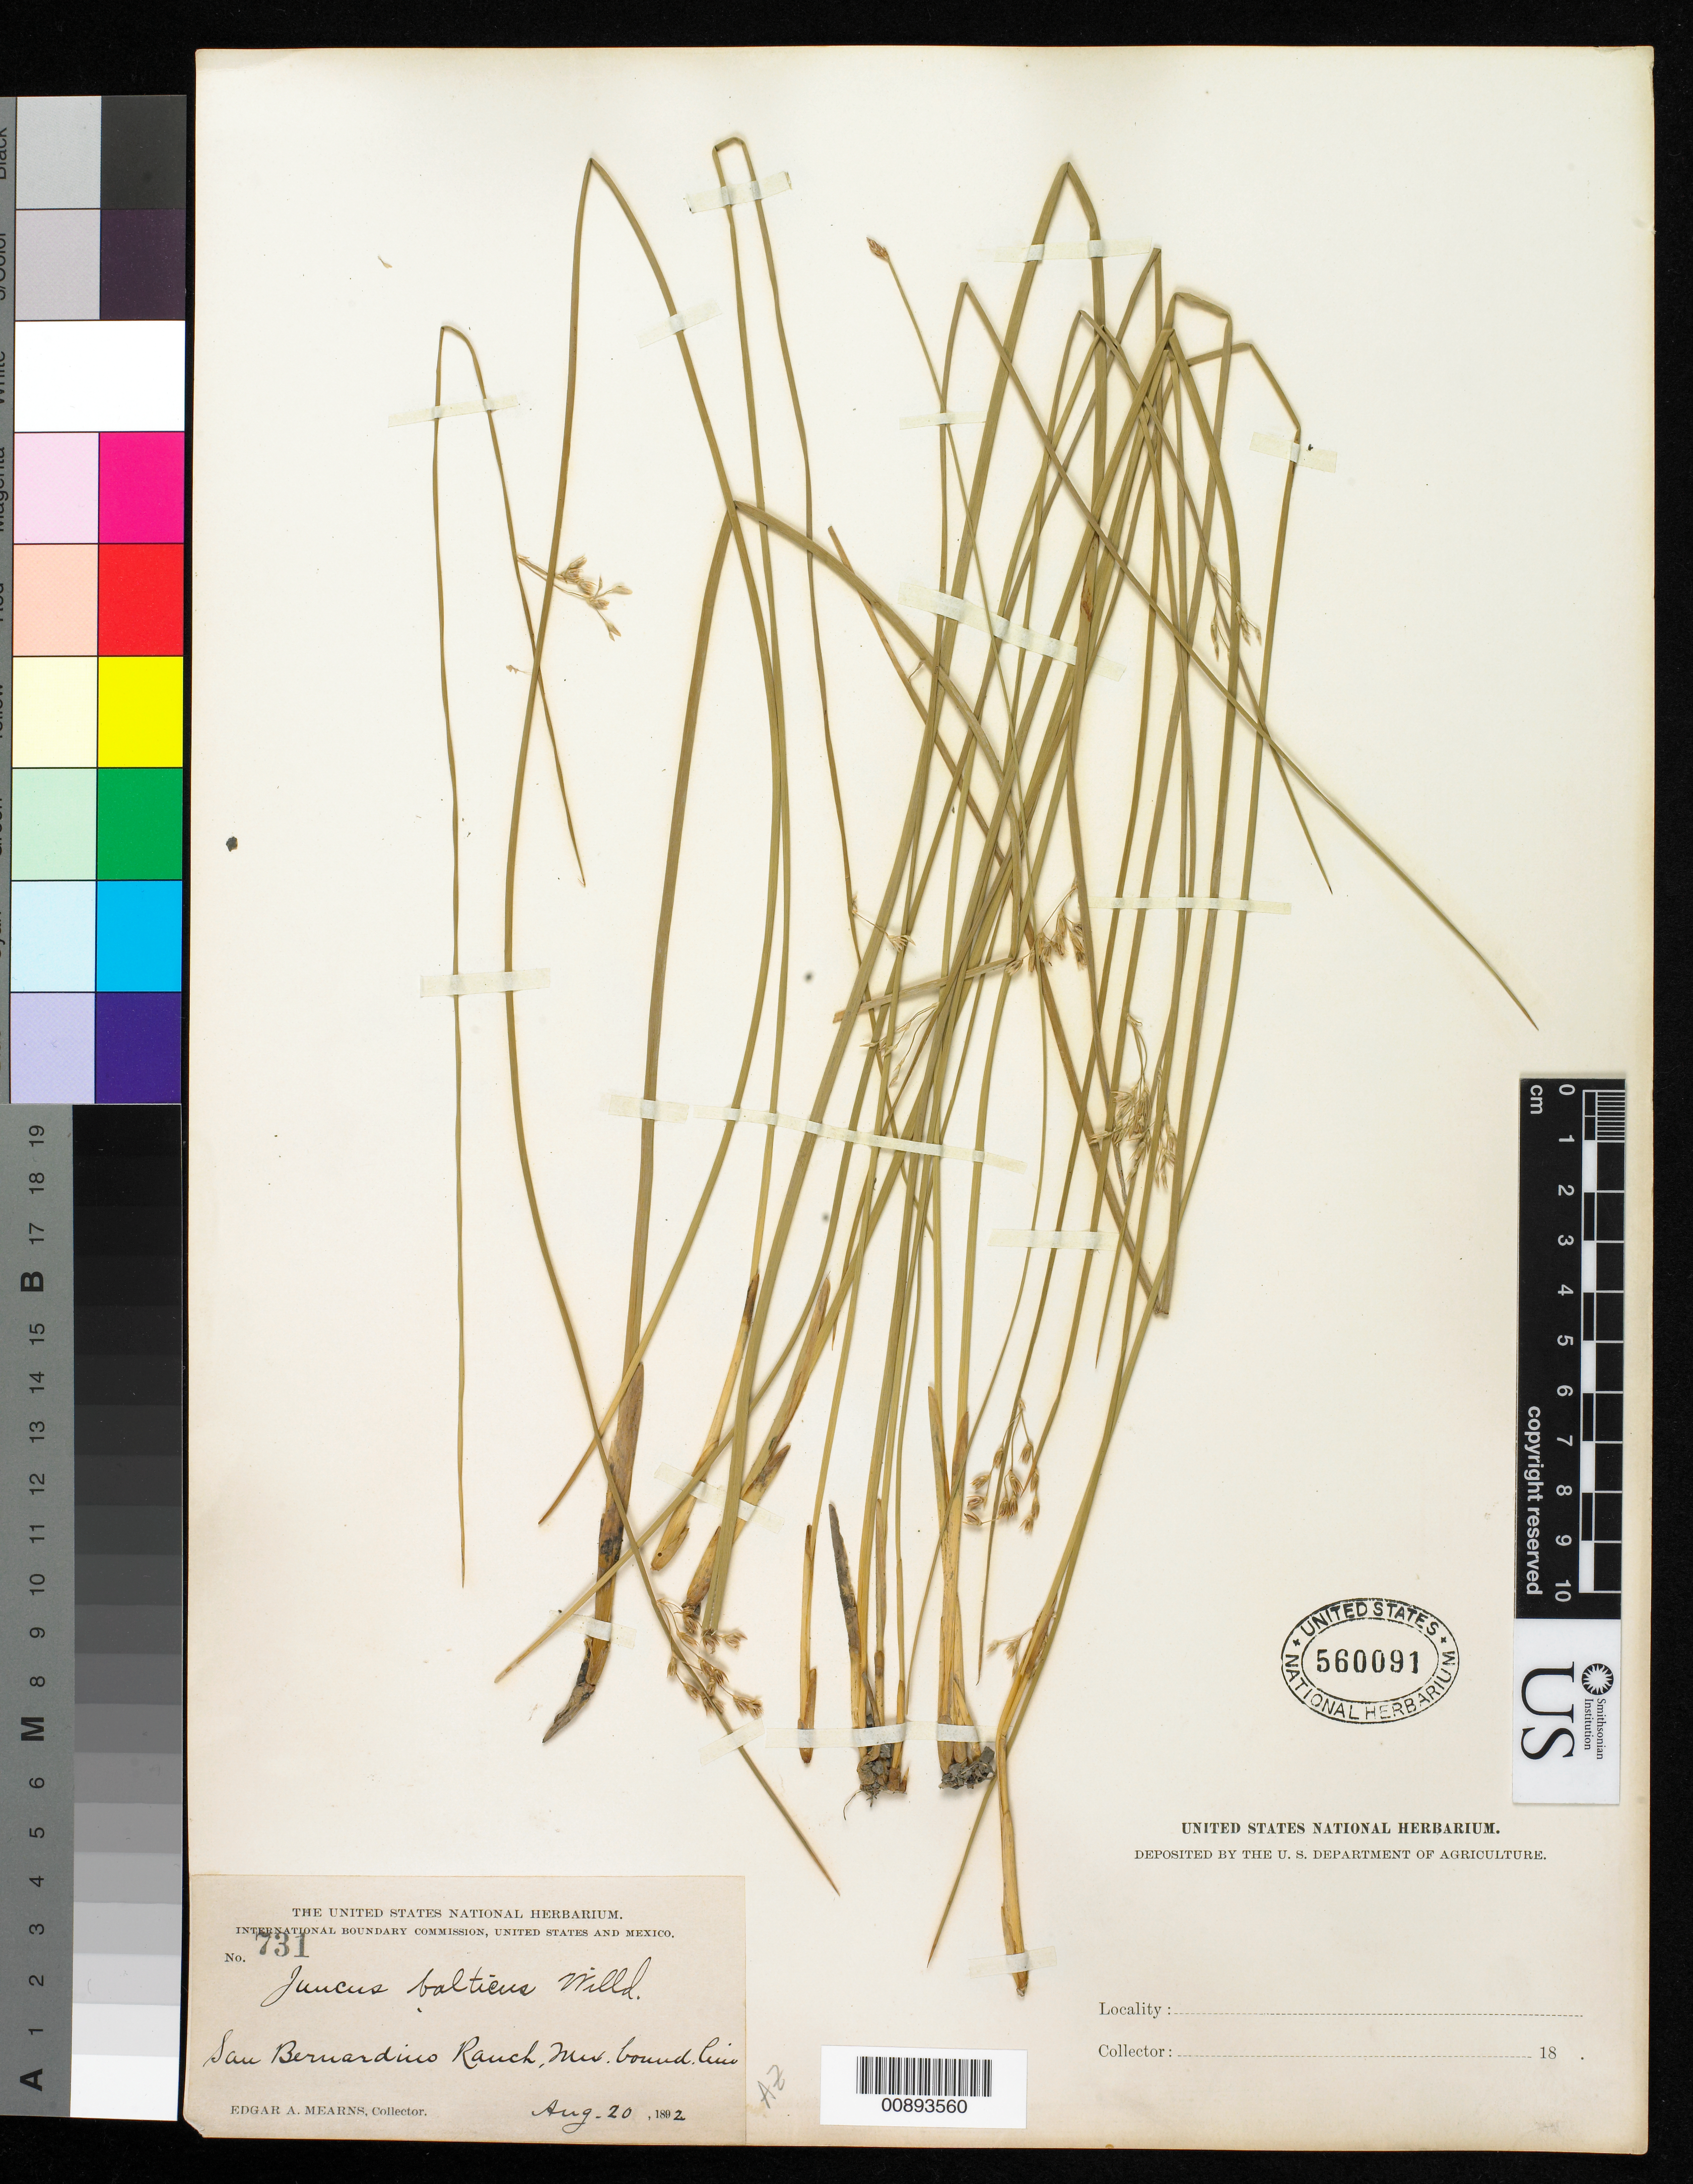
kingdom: Plantae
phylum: Tracheophyta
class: Liliopsida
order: Poales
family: Juncaceae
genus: Juncus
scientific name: Juncus balticus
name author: Willd.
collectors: E. A. Mearns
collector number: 731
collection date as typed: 20 Aug 1892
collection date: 1892-08-20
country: United States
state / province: Arizona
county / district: Cochise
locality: San Bernardino Ranch, Mexican Boundary Line.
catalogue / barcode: US 560091